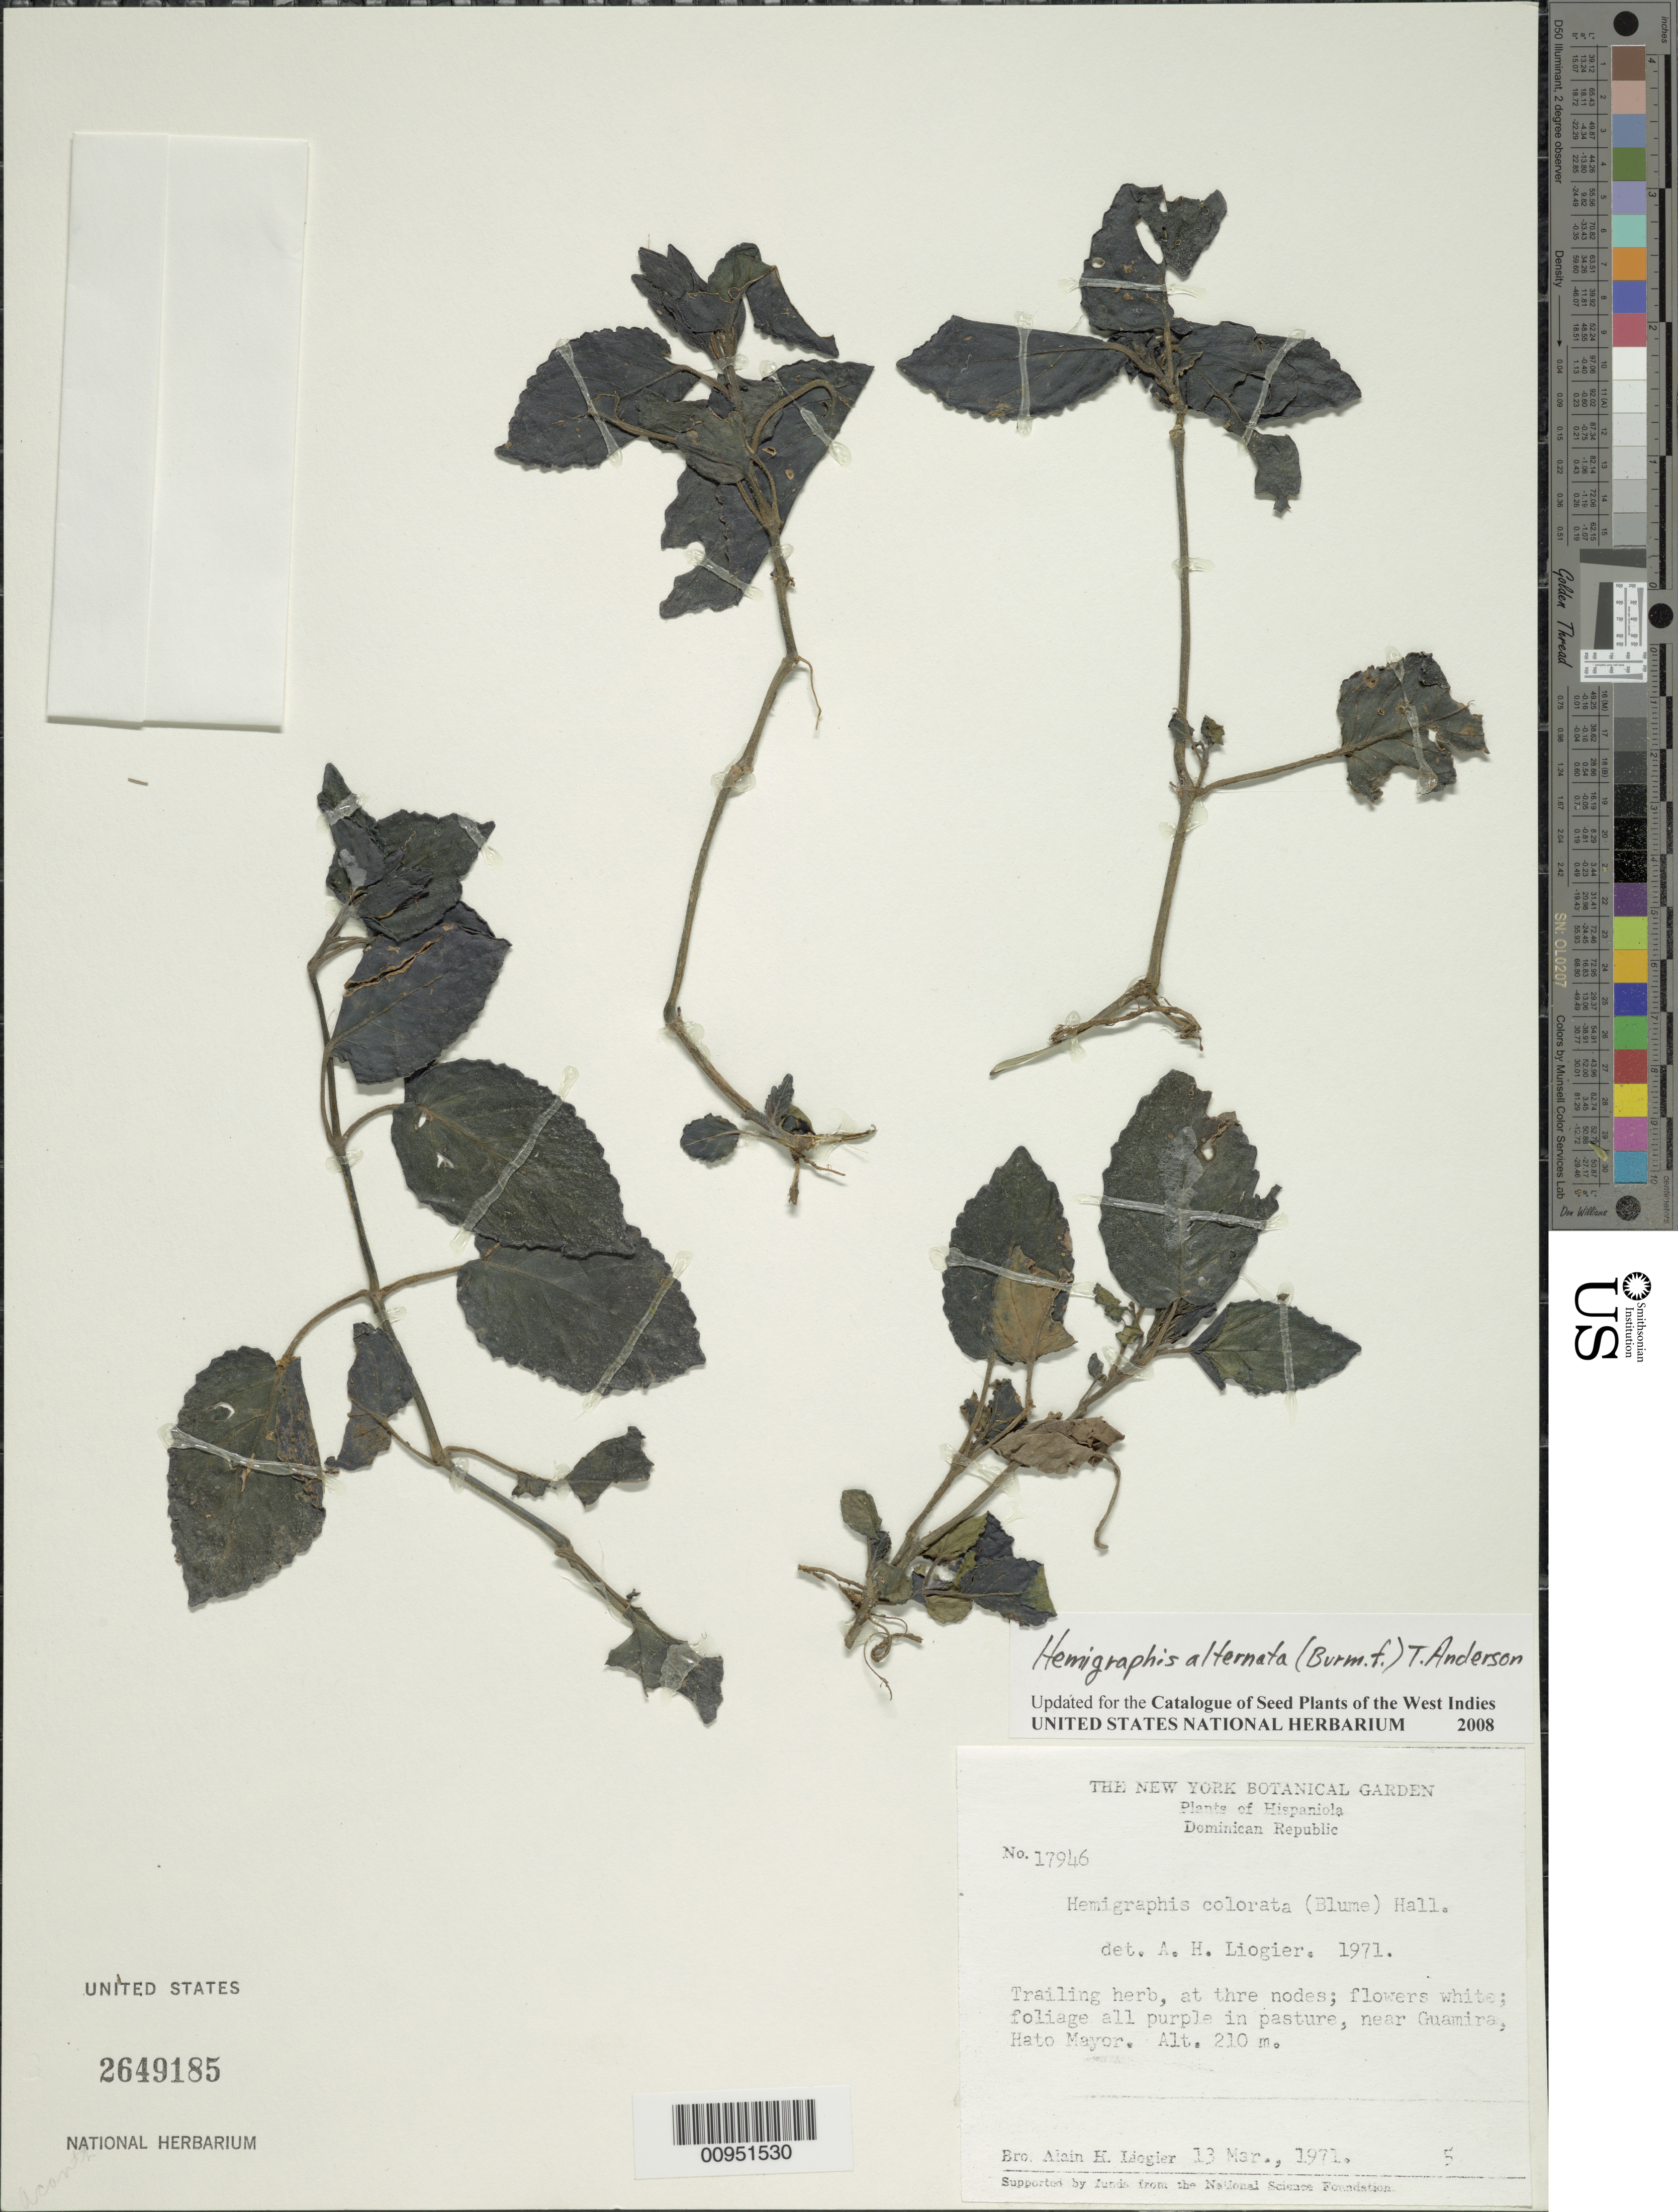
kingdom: Plantae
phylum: Tracheophyta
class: Magnoliopsida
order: Lamiales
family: Acanthaceae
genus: Hemigraphis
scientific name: Hemigraphis alternata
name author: (Burm. f.) T. Anderson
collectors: A. H. Liogier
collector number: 17946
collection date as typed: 13 Mar 1971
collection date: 1971-03-13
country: Dominican Republic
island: Hispaniola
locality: Pasture near Guamira, Hato Mayor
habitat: In pasture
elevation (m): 210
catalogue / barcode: US 2649185